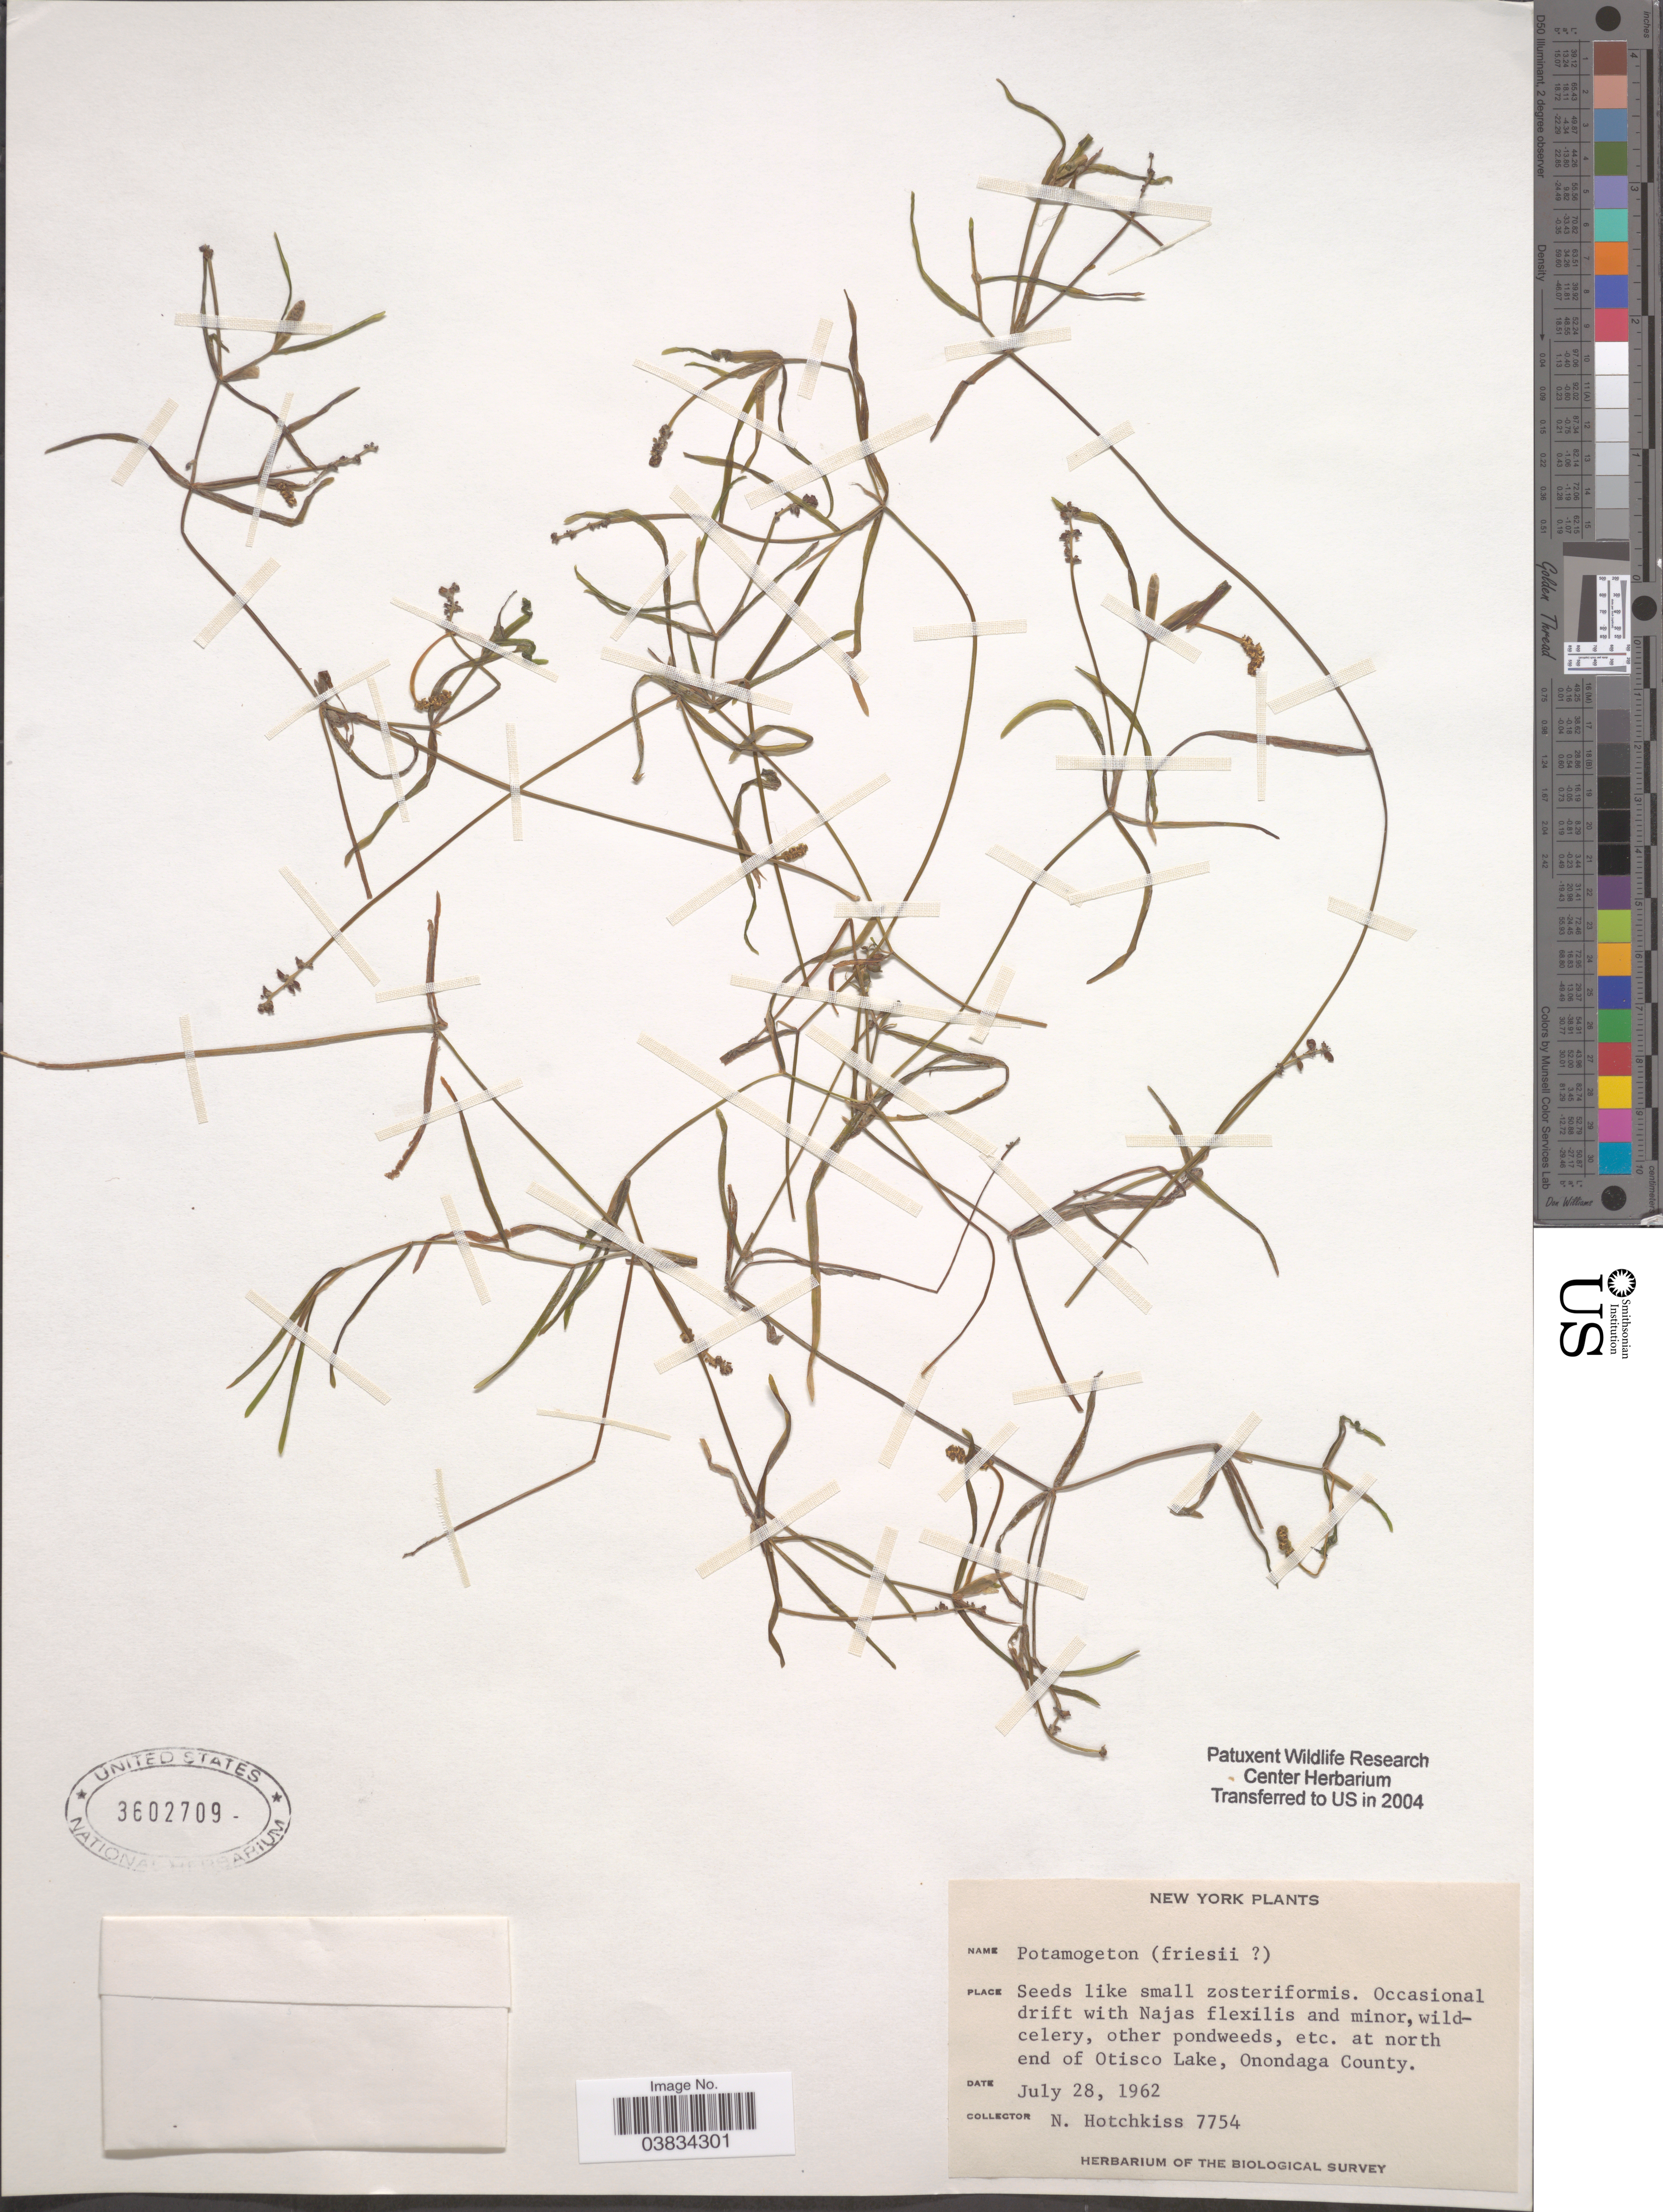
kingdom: Plantae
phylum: Tracheophyta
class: Liliopsida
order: Alismatales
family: Potamogetonaceae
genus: Potamogeton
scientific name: Potamogeton friesii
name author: Rupr.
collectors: N. Hotchkiss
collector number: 7754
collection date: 1962-07-28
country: United States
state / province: New York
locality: At north end of Otisco Lake, Onondaga County.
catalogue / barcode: US 3602709